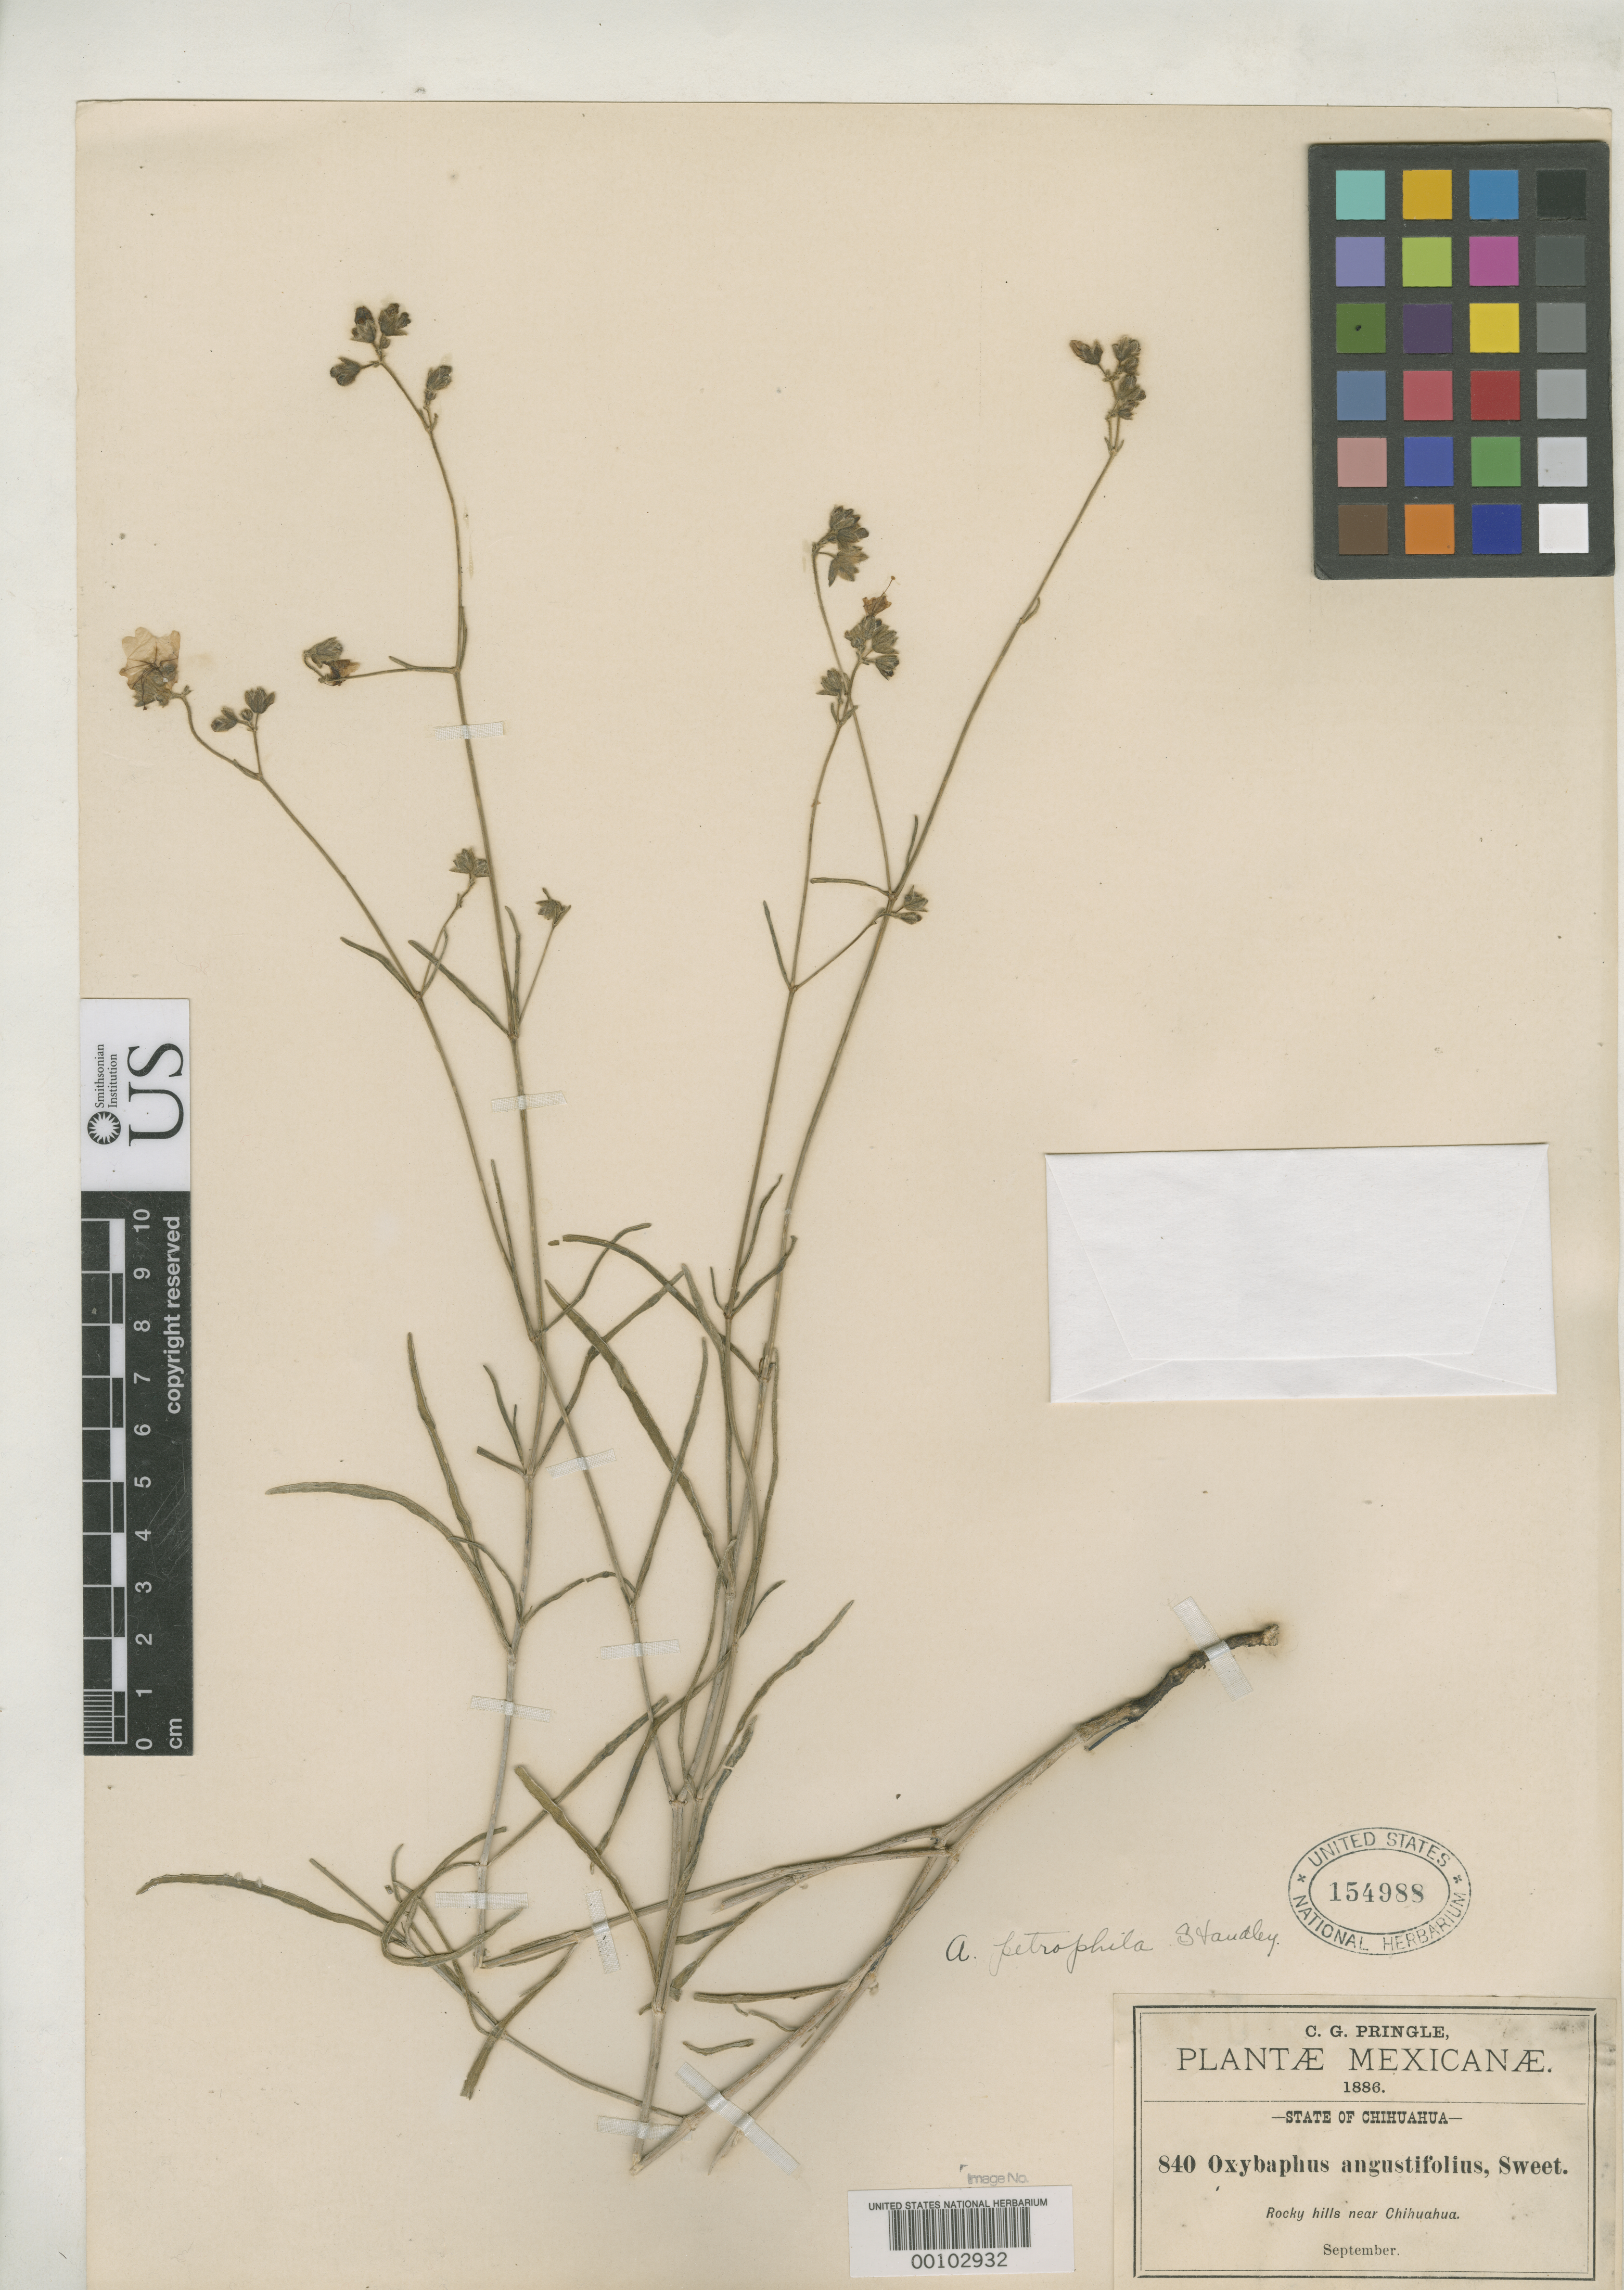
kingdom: Plantae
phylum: Tracheophyta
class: Magnoliopsida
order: Caryophyllales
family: Nyctaginaceae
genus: Allionia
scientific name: Allionia petrophila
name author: Standl.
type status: Isotype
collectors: C. G. Pringle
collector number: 840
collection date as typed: Sep 1886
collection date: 1886-09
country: Mexico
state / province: Chihuahua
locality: Near Chihuahua.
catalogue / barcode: US 154988